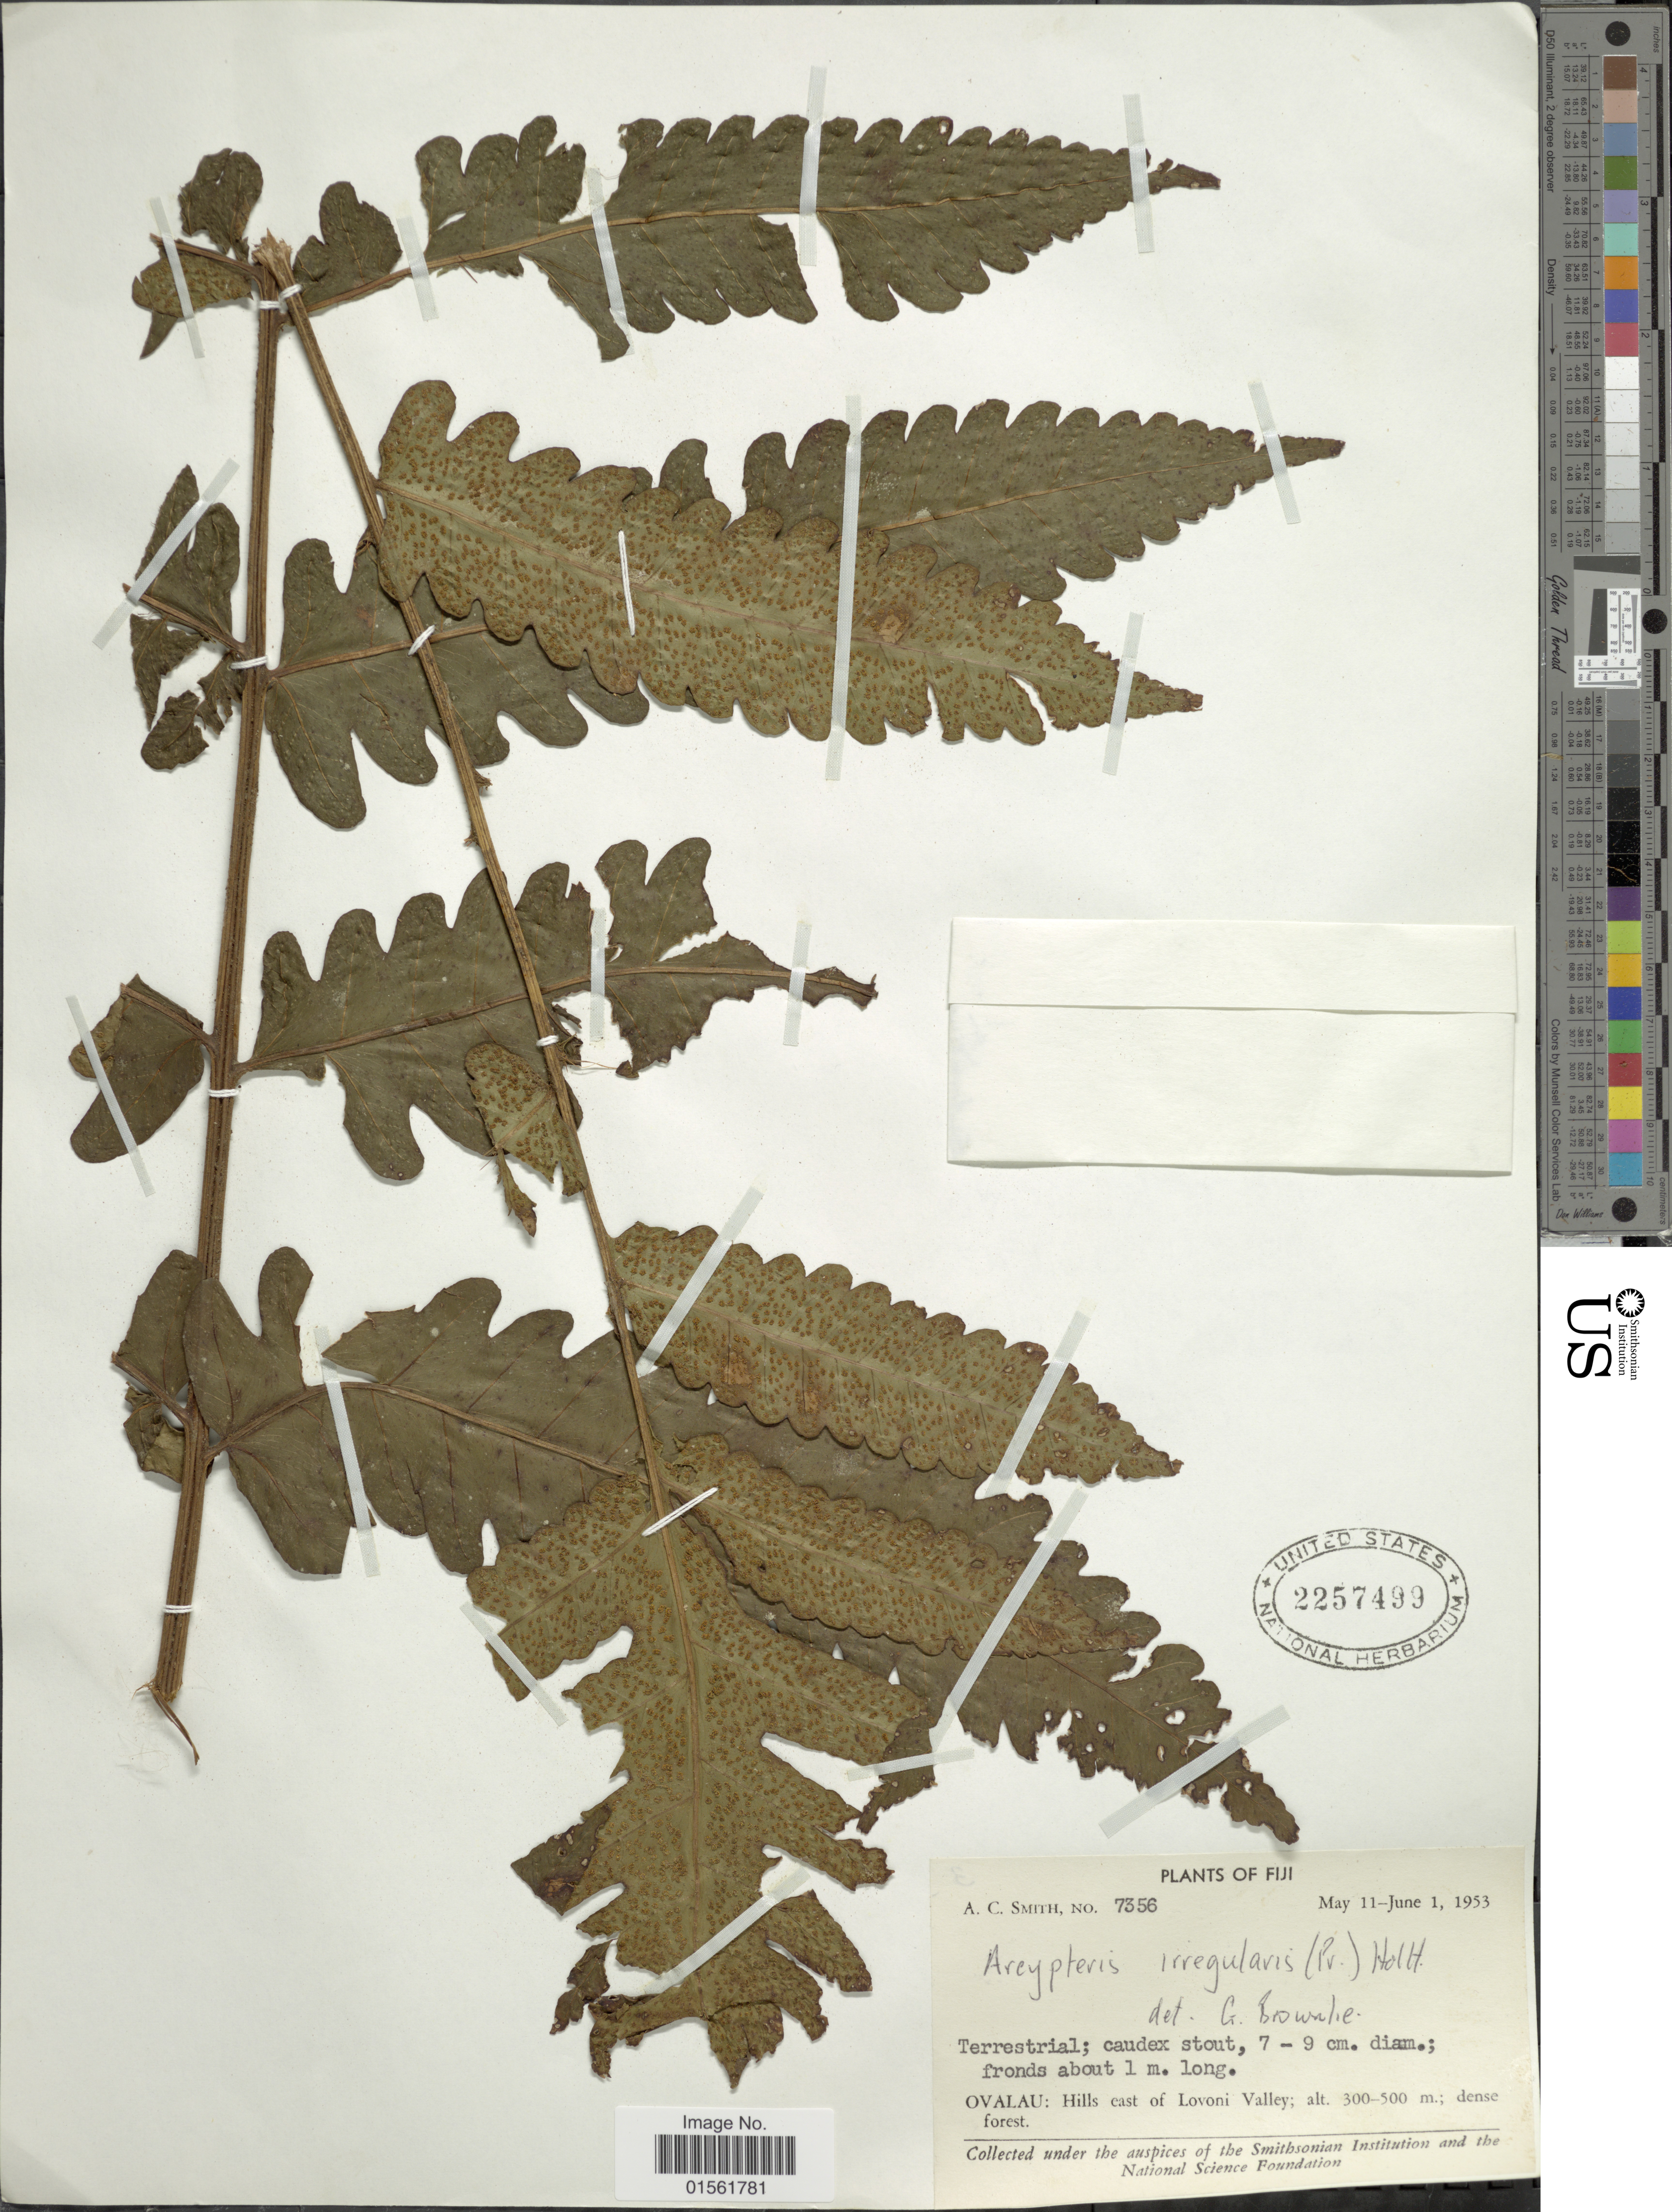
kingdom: Plantae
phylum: Tracheophyta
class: Polypodiopsida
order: Polypodiales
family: Dryopteridaceae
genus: Pleocnemia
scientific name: Pleocnemia irregularis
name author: (C. Presl) Holttum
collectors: A. C. Smith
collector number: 7356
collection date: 1953-05-11/1953-06-01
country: Fiji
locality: Ovalau: Hills east of Lovoni Valley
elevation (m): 300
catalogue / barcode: US 2257499